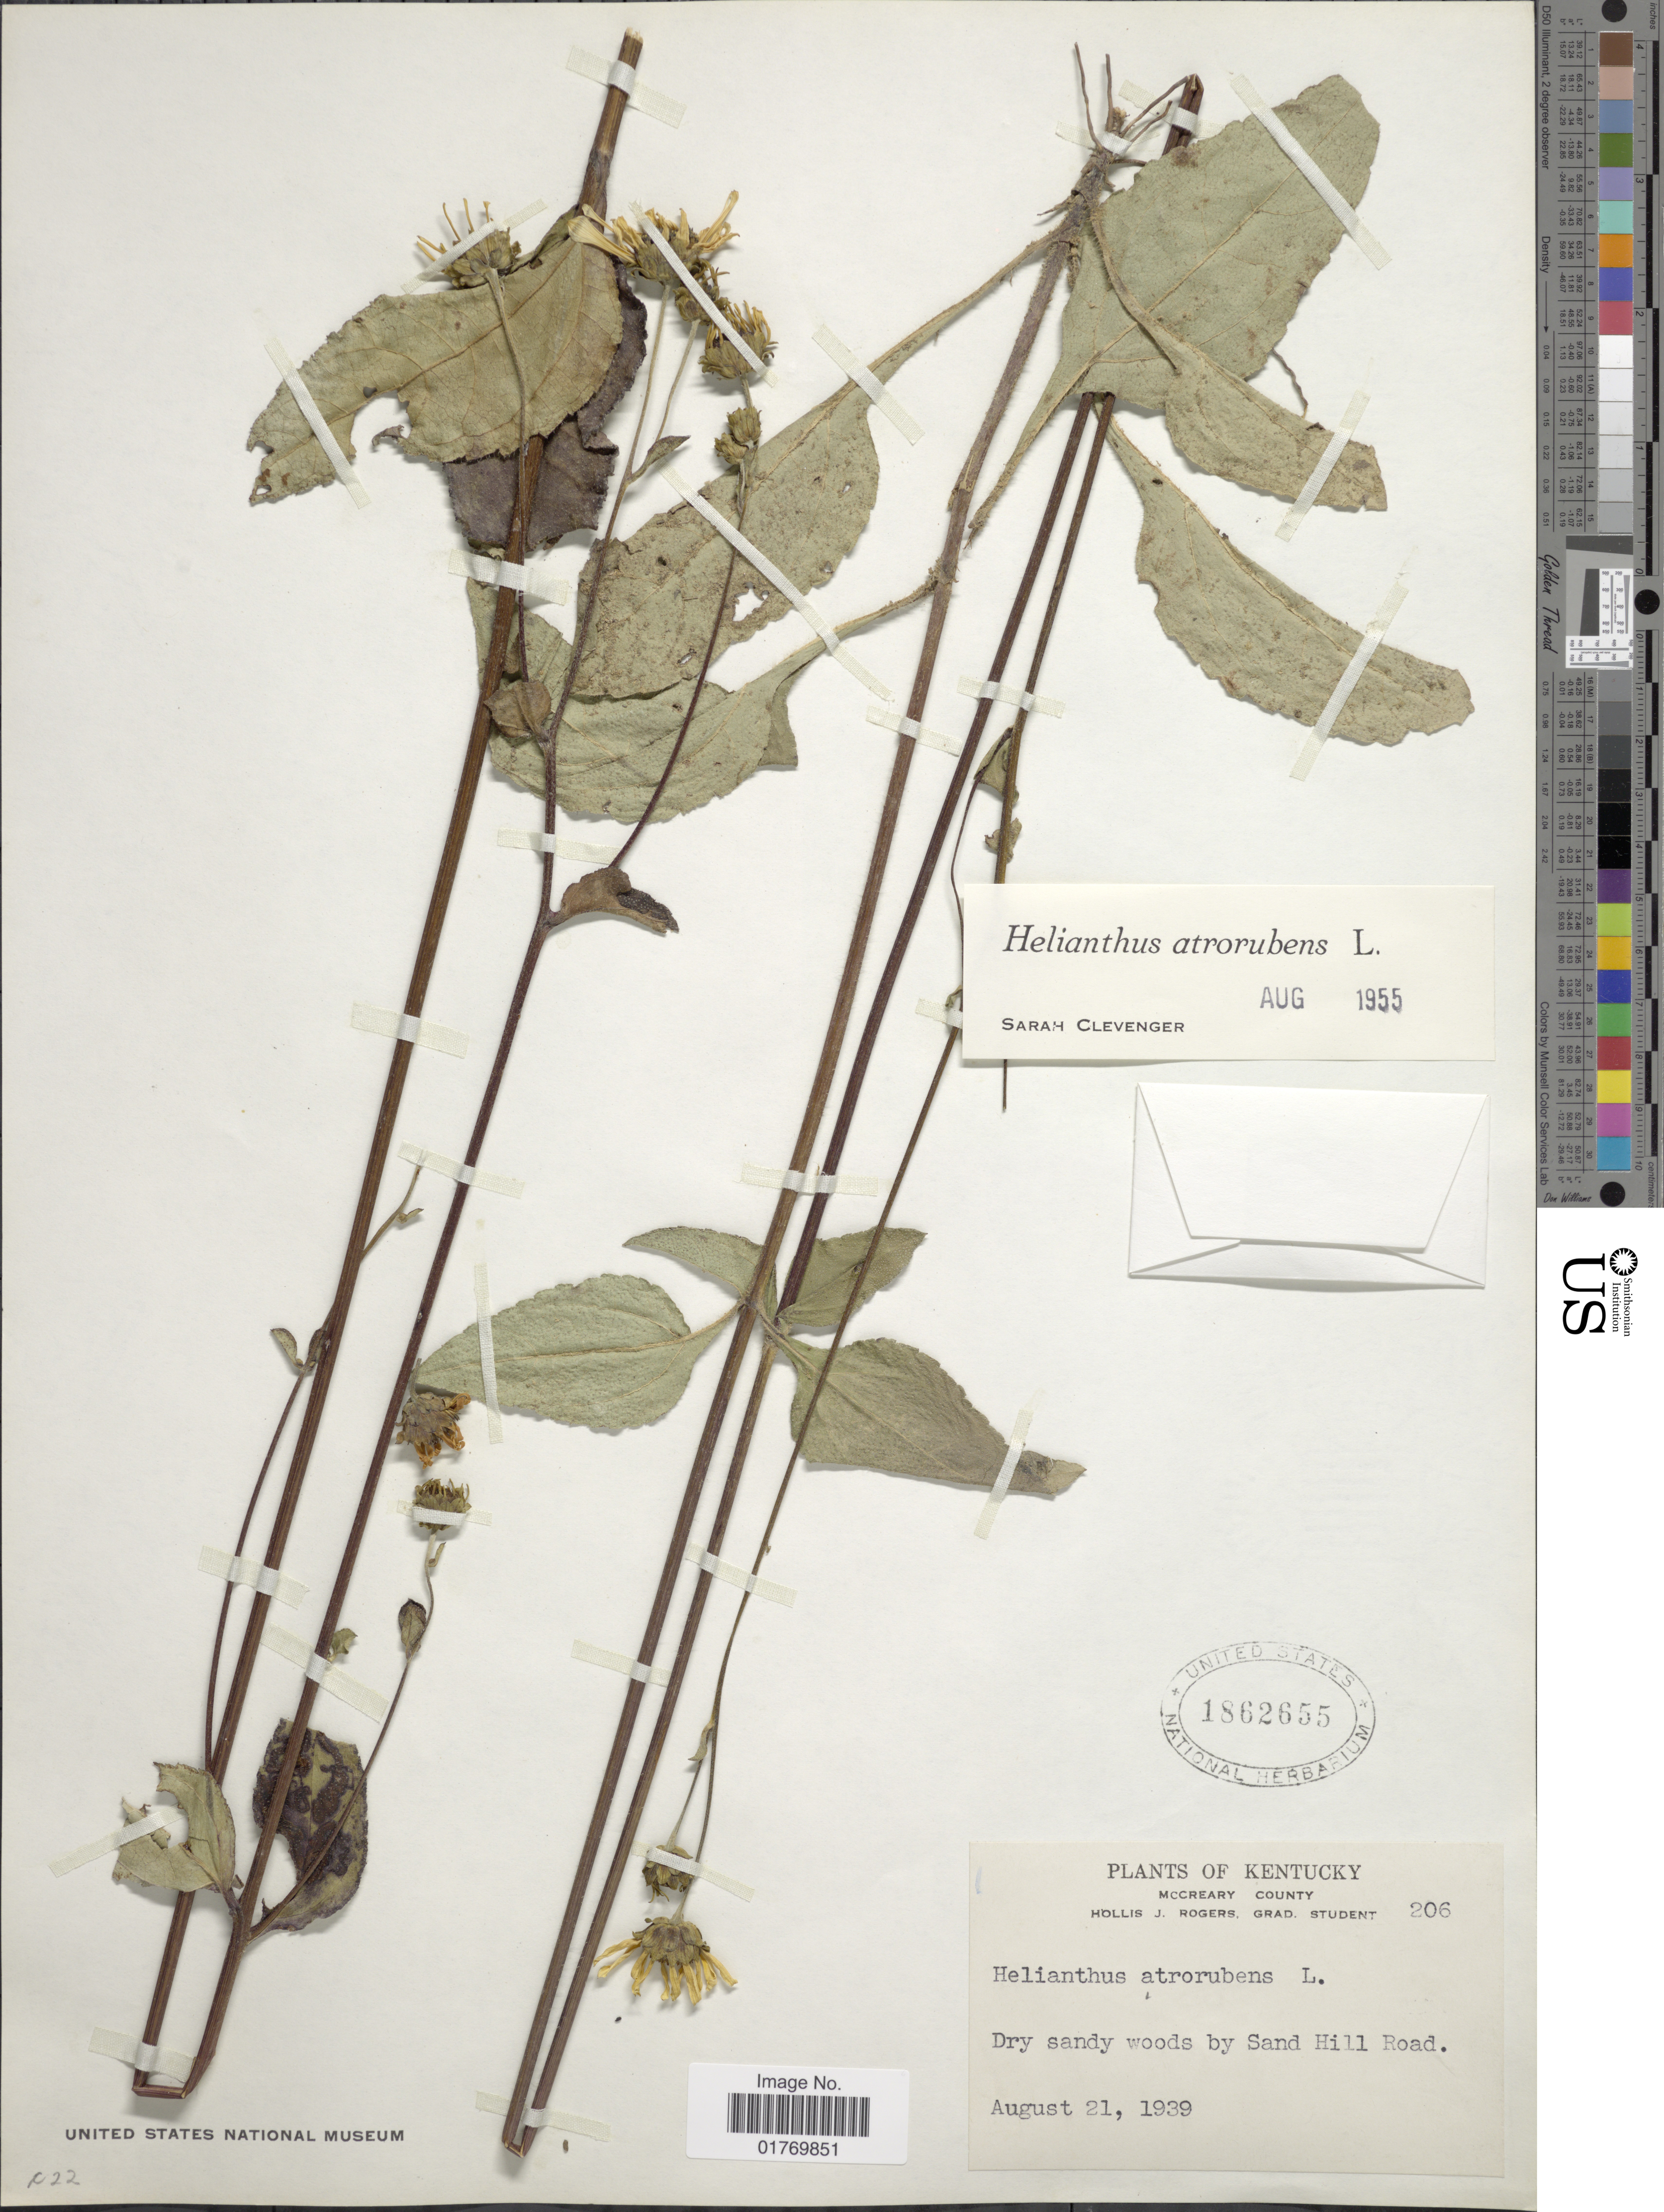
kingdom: Plantae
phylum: Tracheophyta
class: Magnoliopsida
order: Asterales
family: Asteraceae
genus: Helianthus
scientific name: Helianthus atrorubens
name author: L.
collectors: H. J. Rogers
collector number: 206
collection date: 1939-08-21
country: United States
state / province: Kentucky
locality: McCreary County, Dry sandy woods by Sand Hill Road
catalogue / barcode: US 1862655